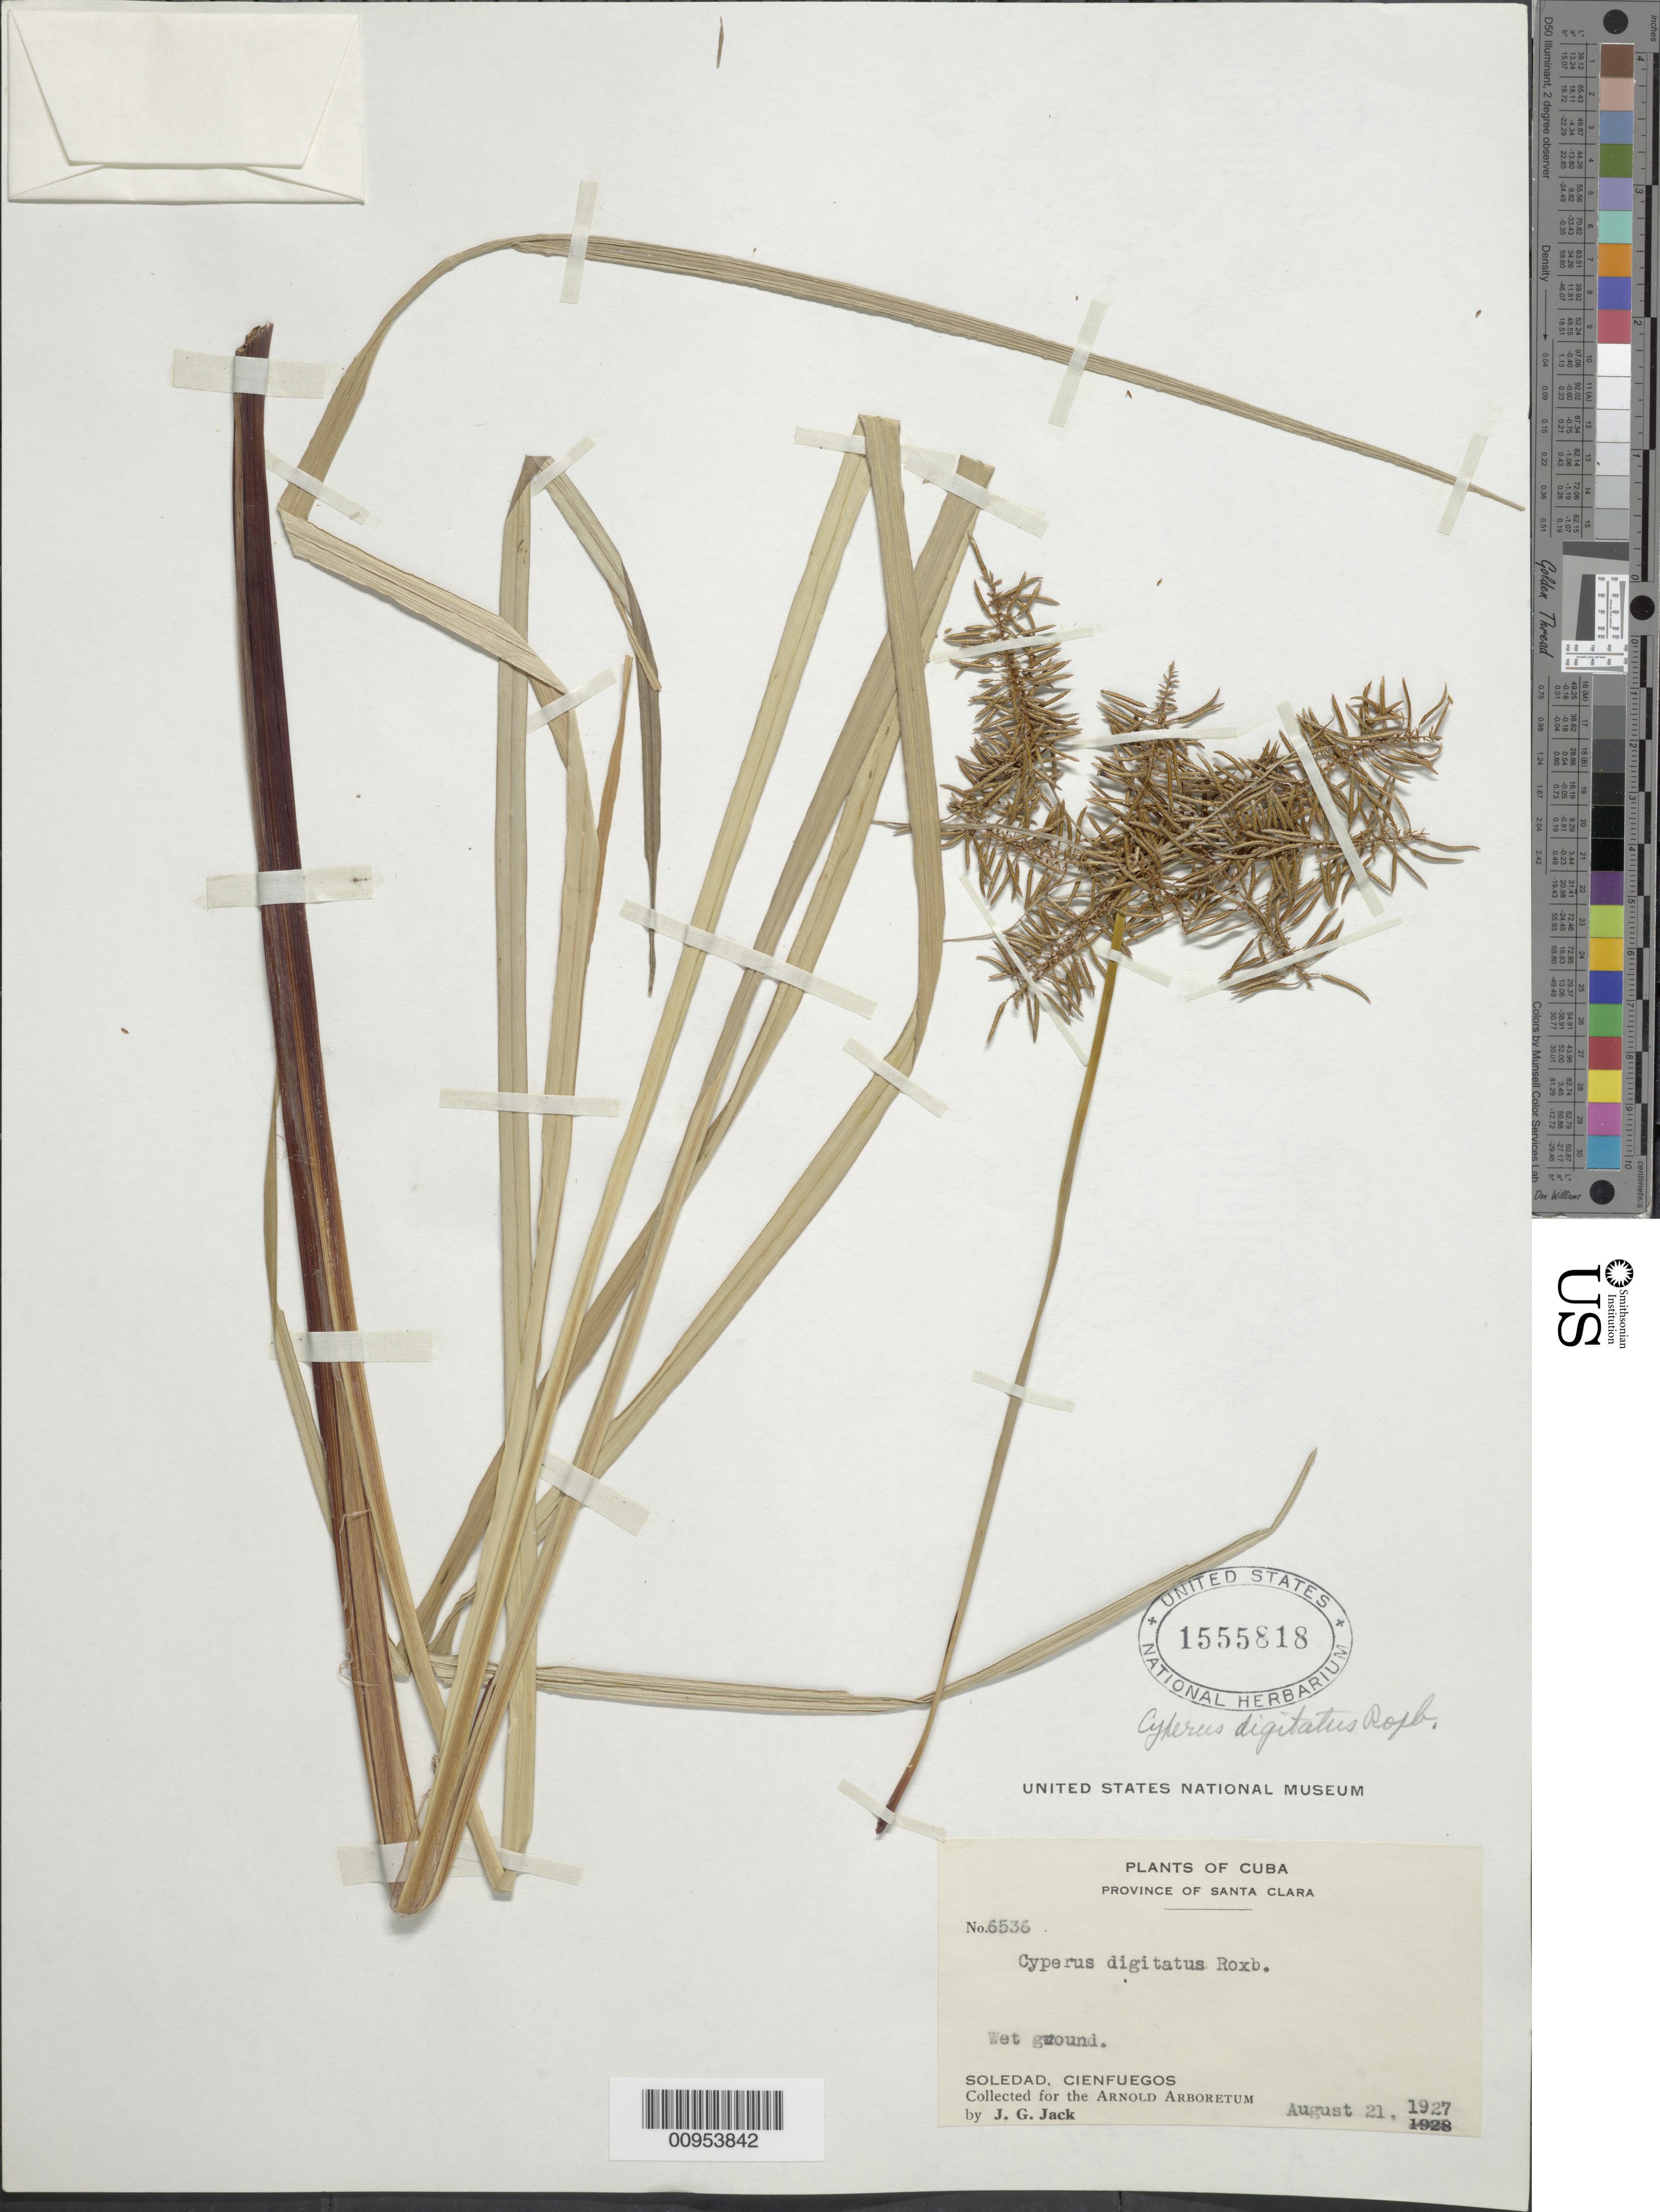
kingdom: Plantae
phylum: Tracheophyta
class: Liliopsida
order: Poales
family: Cyperaceae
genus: Cyperus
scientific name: Cyperus digitatus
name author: Roxb.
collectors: J. G. Jack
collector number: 6536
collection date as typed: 21 Aug 1927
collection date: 1927-08-21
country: Cuba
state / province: Cienfuegos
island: Cuba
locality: Soledad, Cienfuegos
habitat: Wet ground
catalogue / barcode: US 1555818